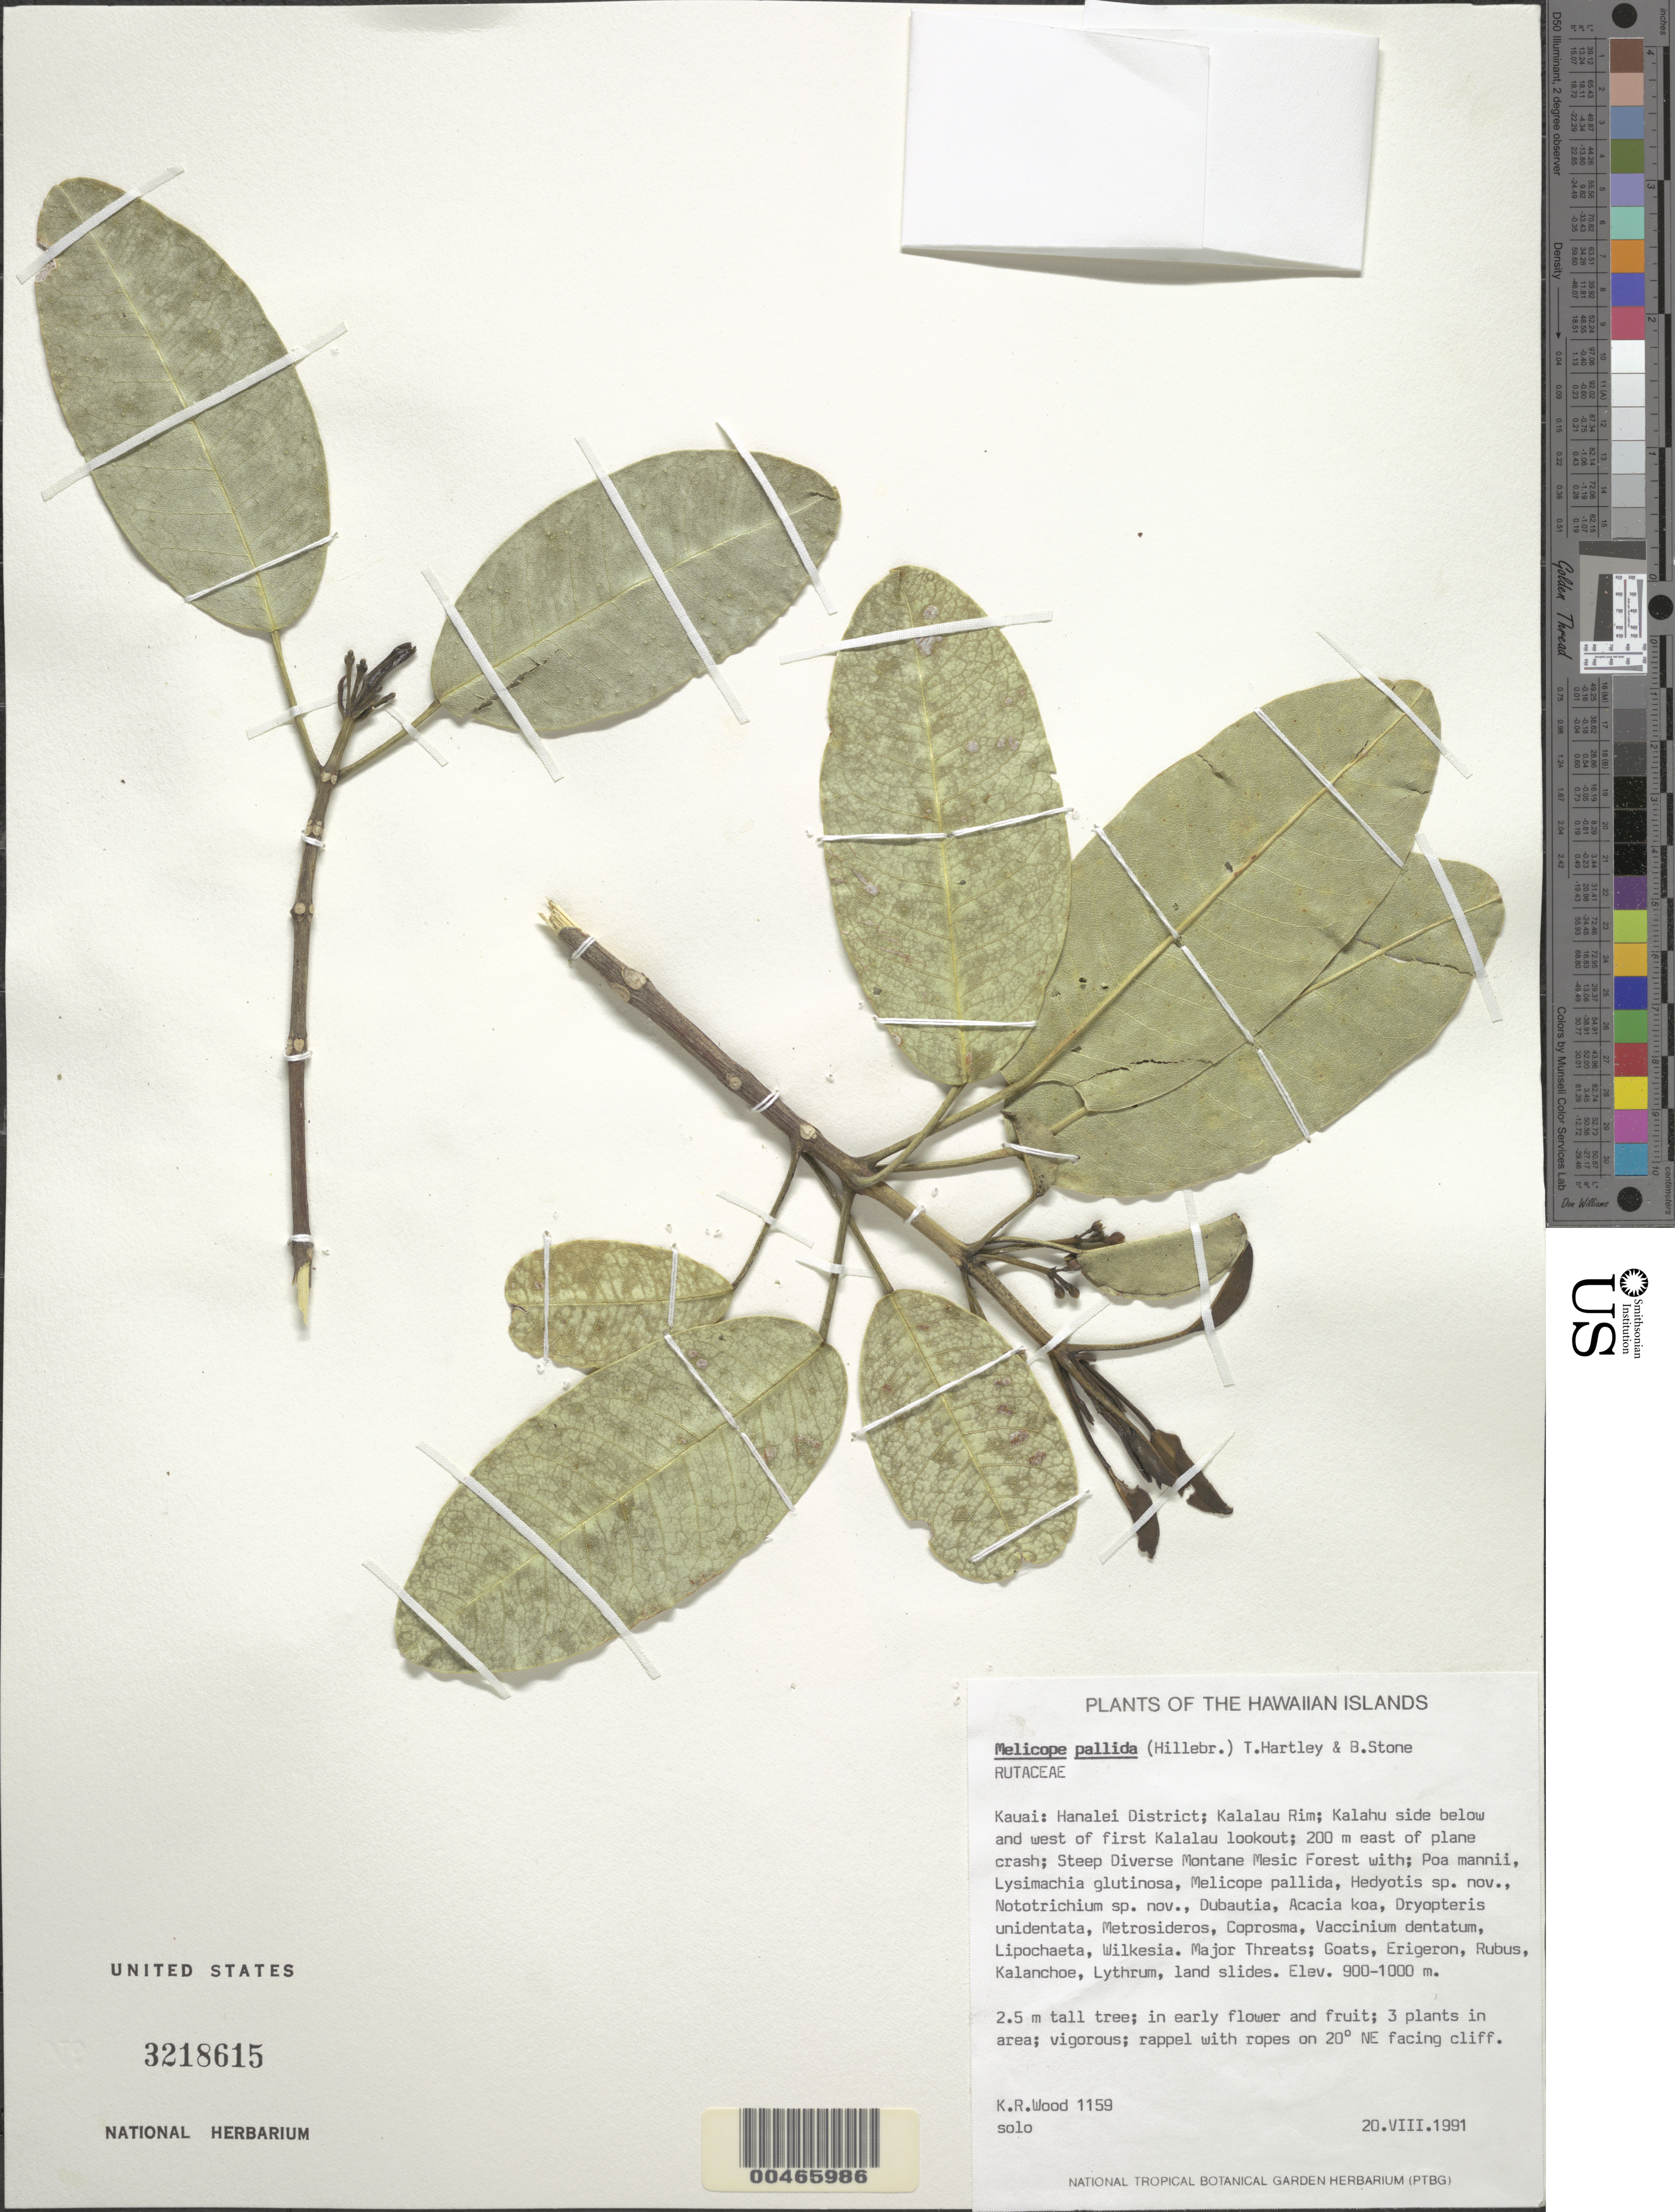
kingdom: Plantae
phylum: Tracheophyta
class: Magnoliopsida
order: Sapindales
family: Rutaceae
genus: Melicope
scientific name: Melicope pallida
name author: (Hillebr.) T.G. Hartley & B.C. Stone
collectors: K. R. Wood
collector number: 1159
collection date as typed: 20 Aug 1991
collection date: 1991-08-20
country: United States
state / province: Hawaii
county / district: Kauai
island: Kaua'i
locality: Hanalei District; Kalalau Rim; Kalahu side below and W of first Kalalau lookout; 200 m E of plane crash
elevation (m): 900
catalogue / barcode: US 3218615